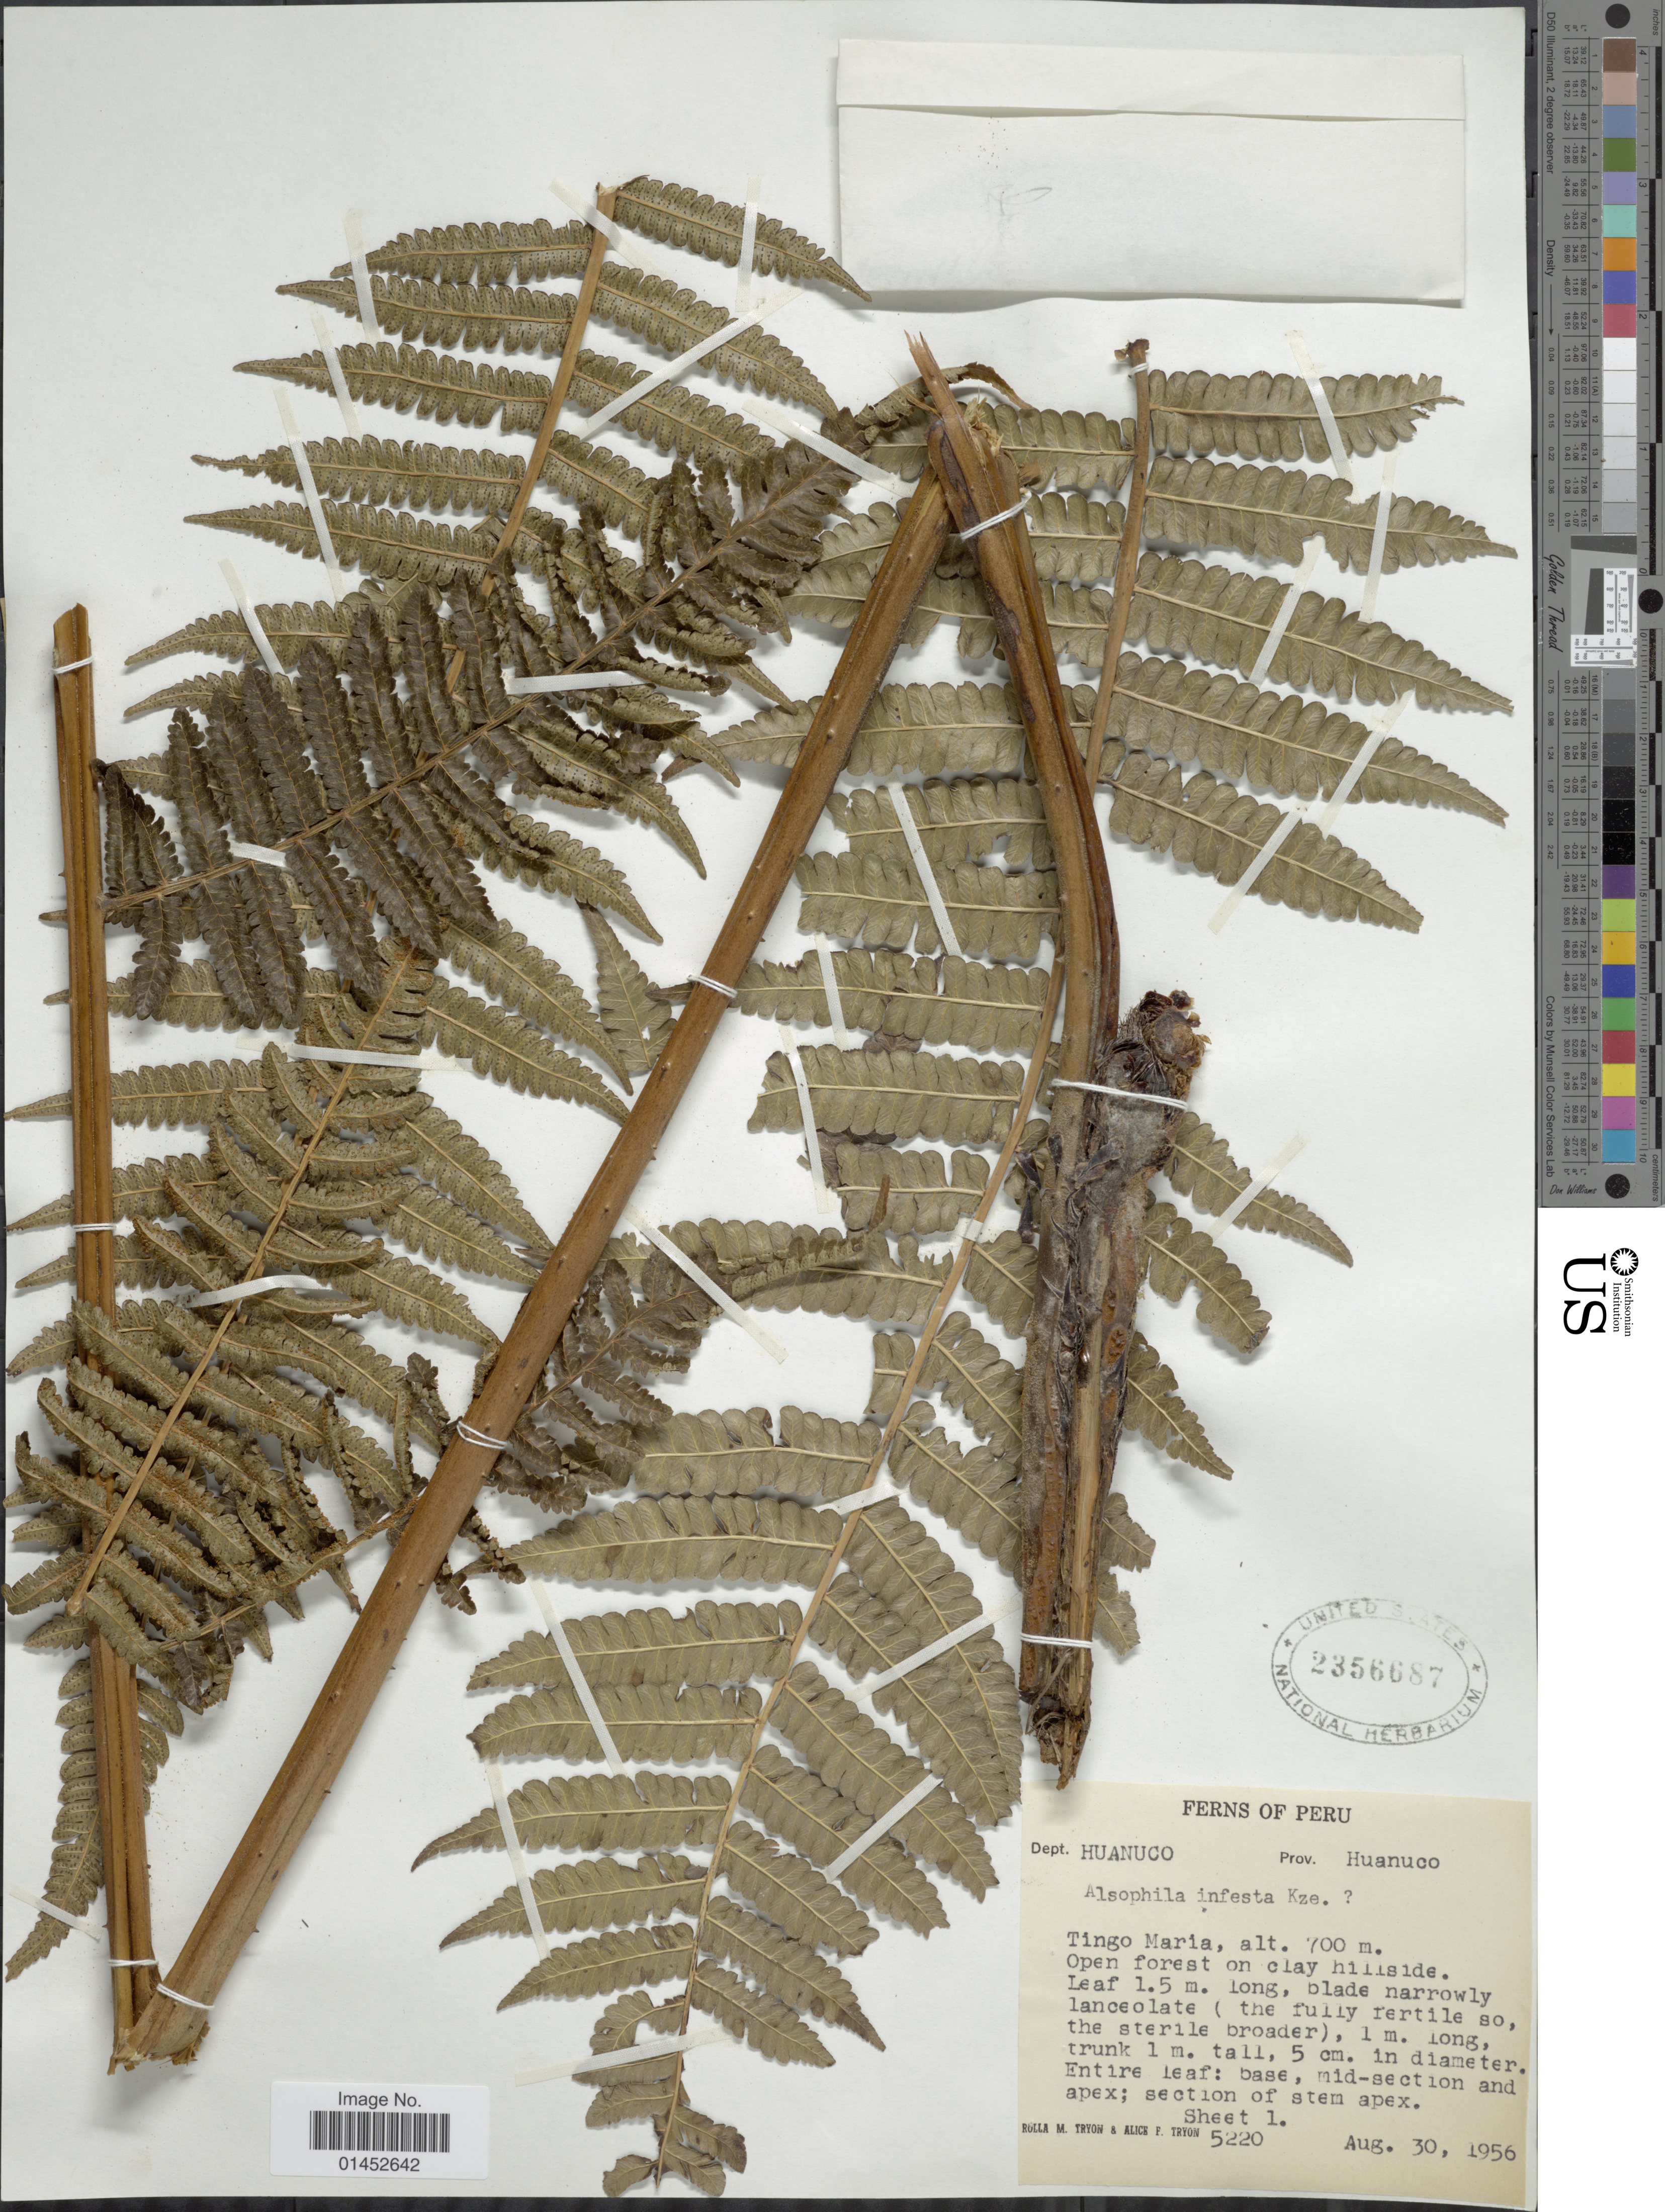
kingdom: Plantae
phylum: Tracheophyta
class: Polypodiopsida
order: Cyatheales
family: Cyatheaceae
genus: Cyathea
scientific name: Cyathea pungens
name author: (Willd.) Domin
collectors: R. M. Tryon & A. F. Tryon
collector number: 5220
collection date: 1956-08-30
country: Peru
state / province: Huánuco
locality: Dept. Huanuco, Tingo Maria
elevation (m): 700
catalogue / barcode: US 2356687